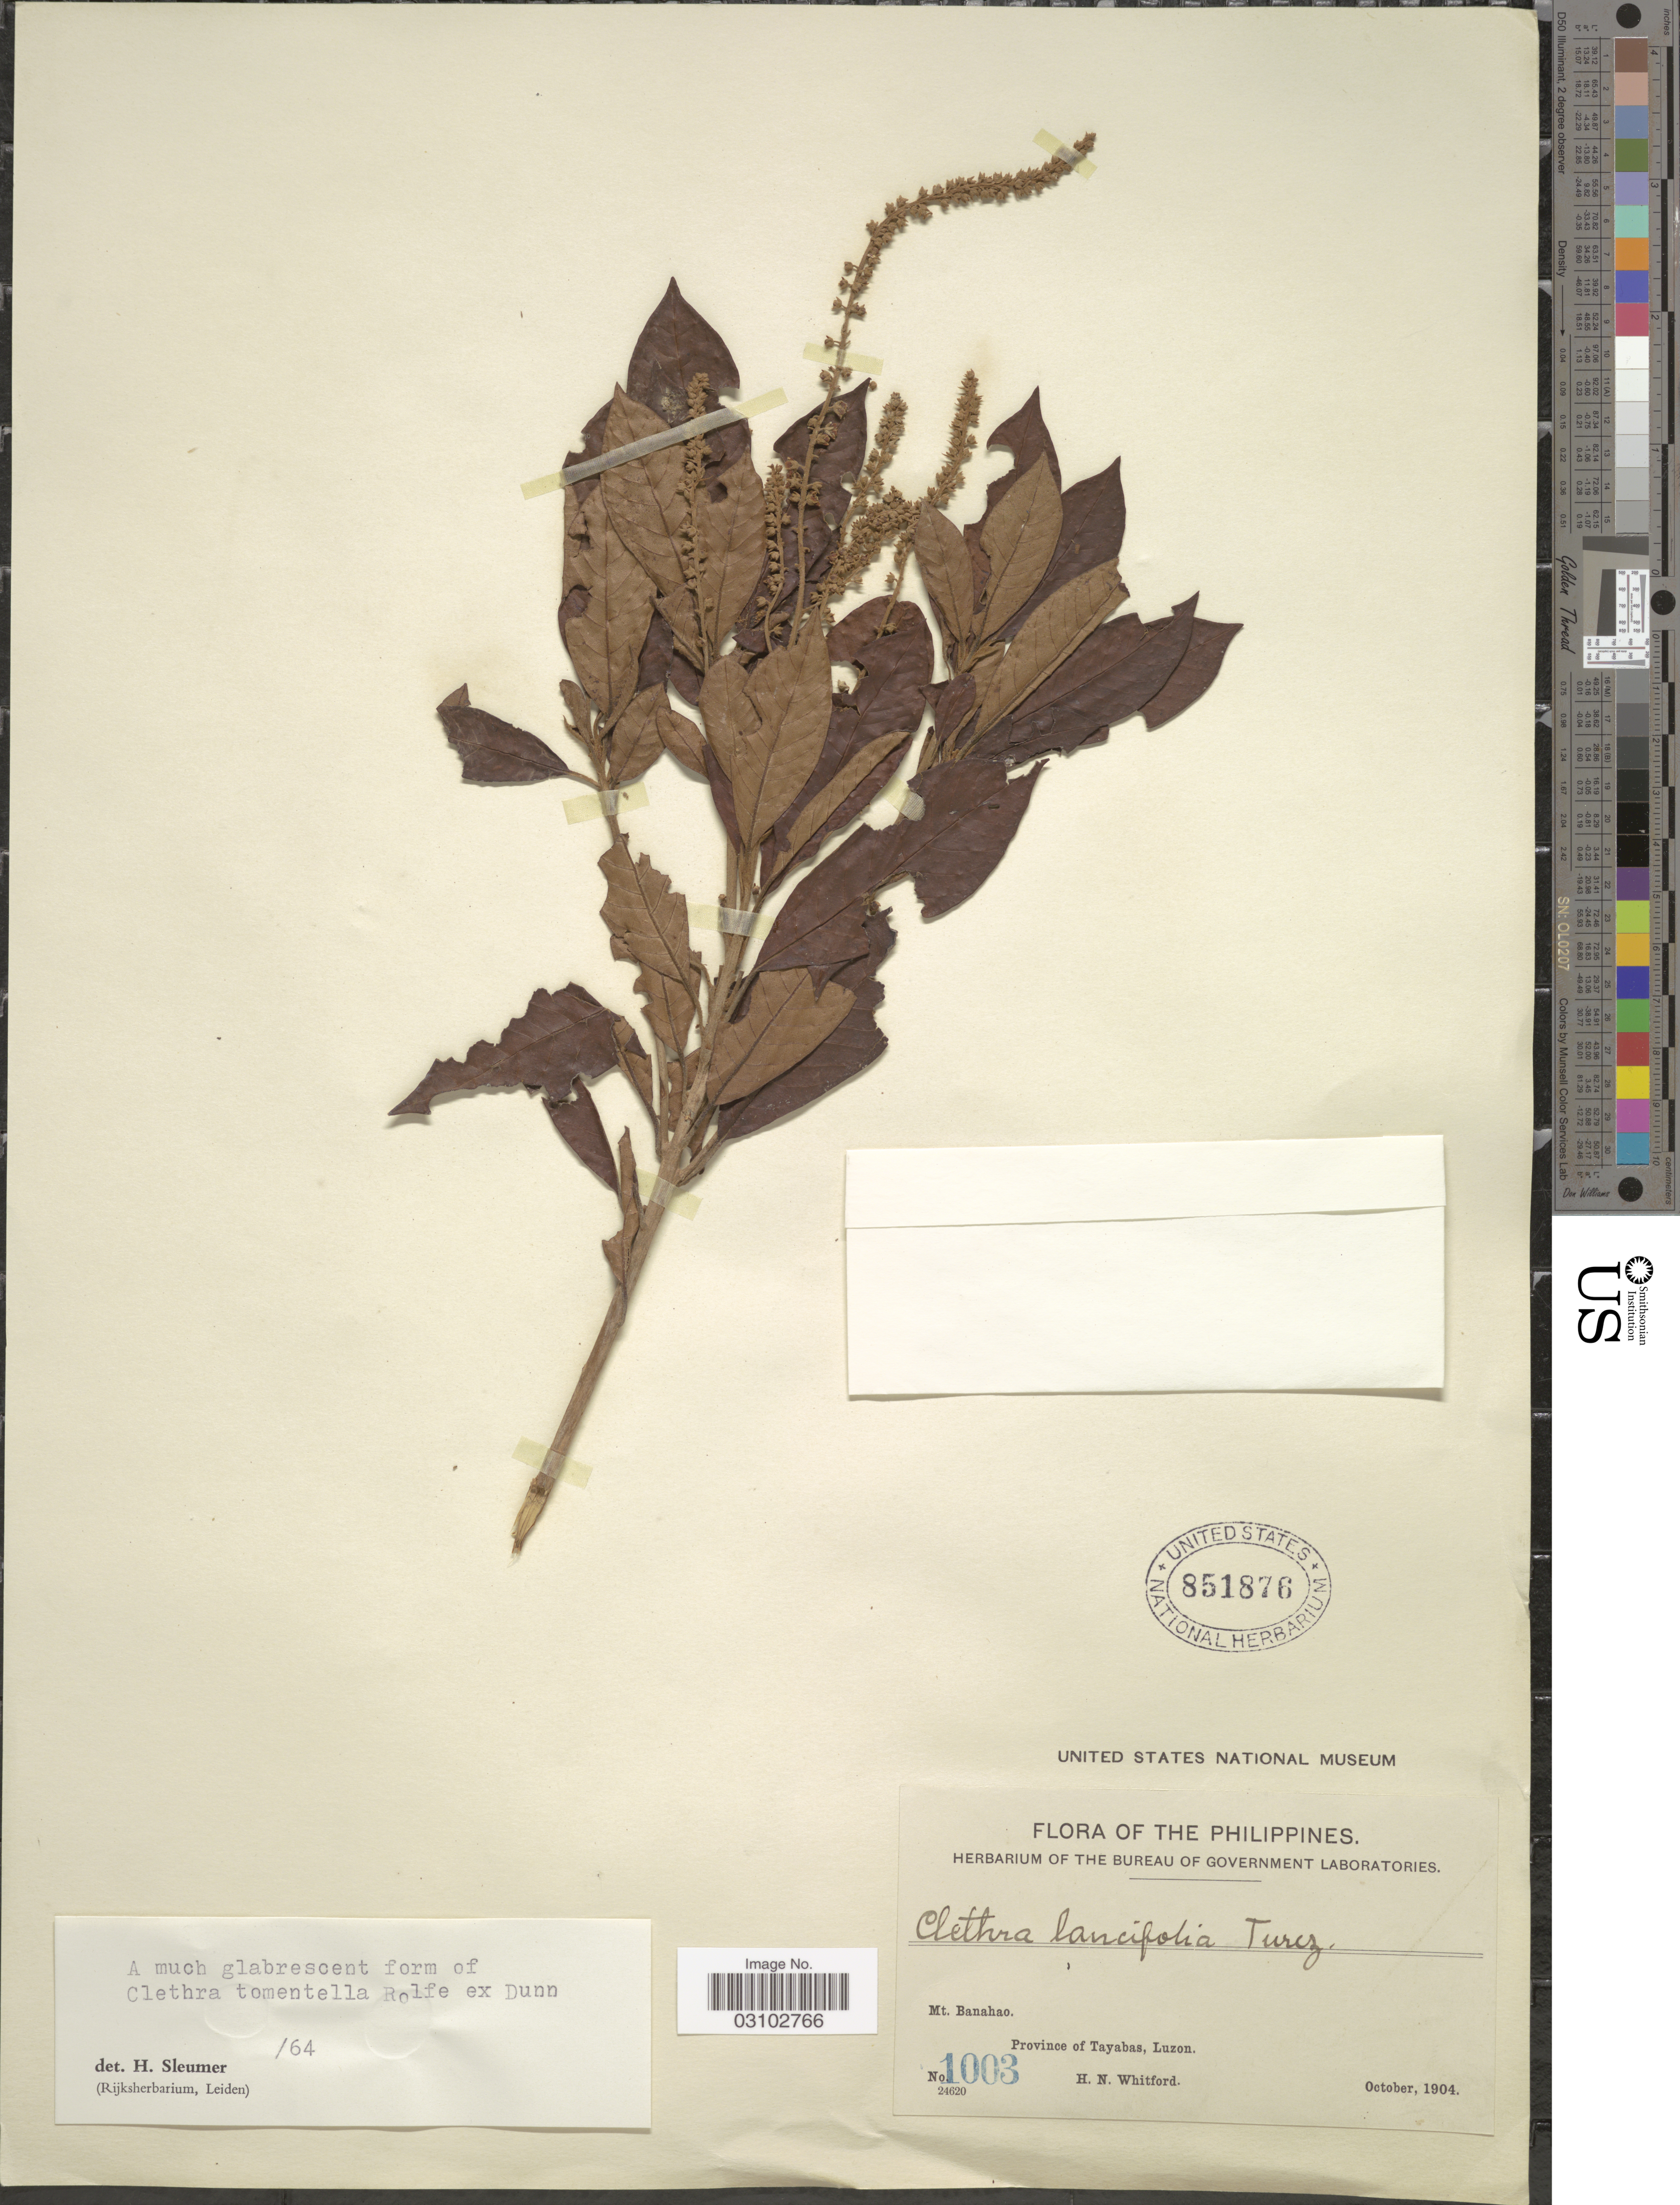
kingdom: Plantae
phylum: Tracheophyta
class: Magnoliopsida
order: Ericales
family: Clethraceae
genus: Clethra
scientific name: Clethra tomentella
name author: Rolfe ex Dunn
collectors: H. N. Whitford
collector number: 1003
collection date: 1904-10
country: Philippines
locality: Mt. Banahao, Province of Tayabas, Luzon.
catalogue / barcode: US 851876